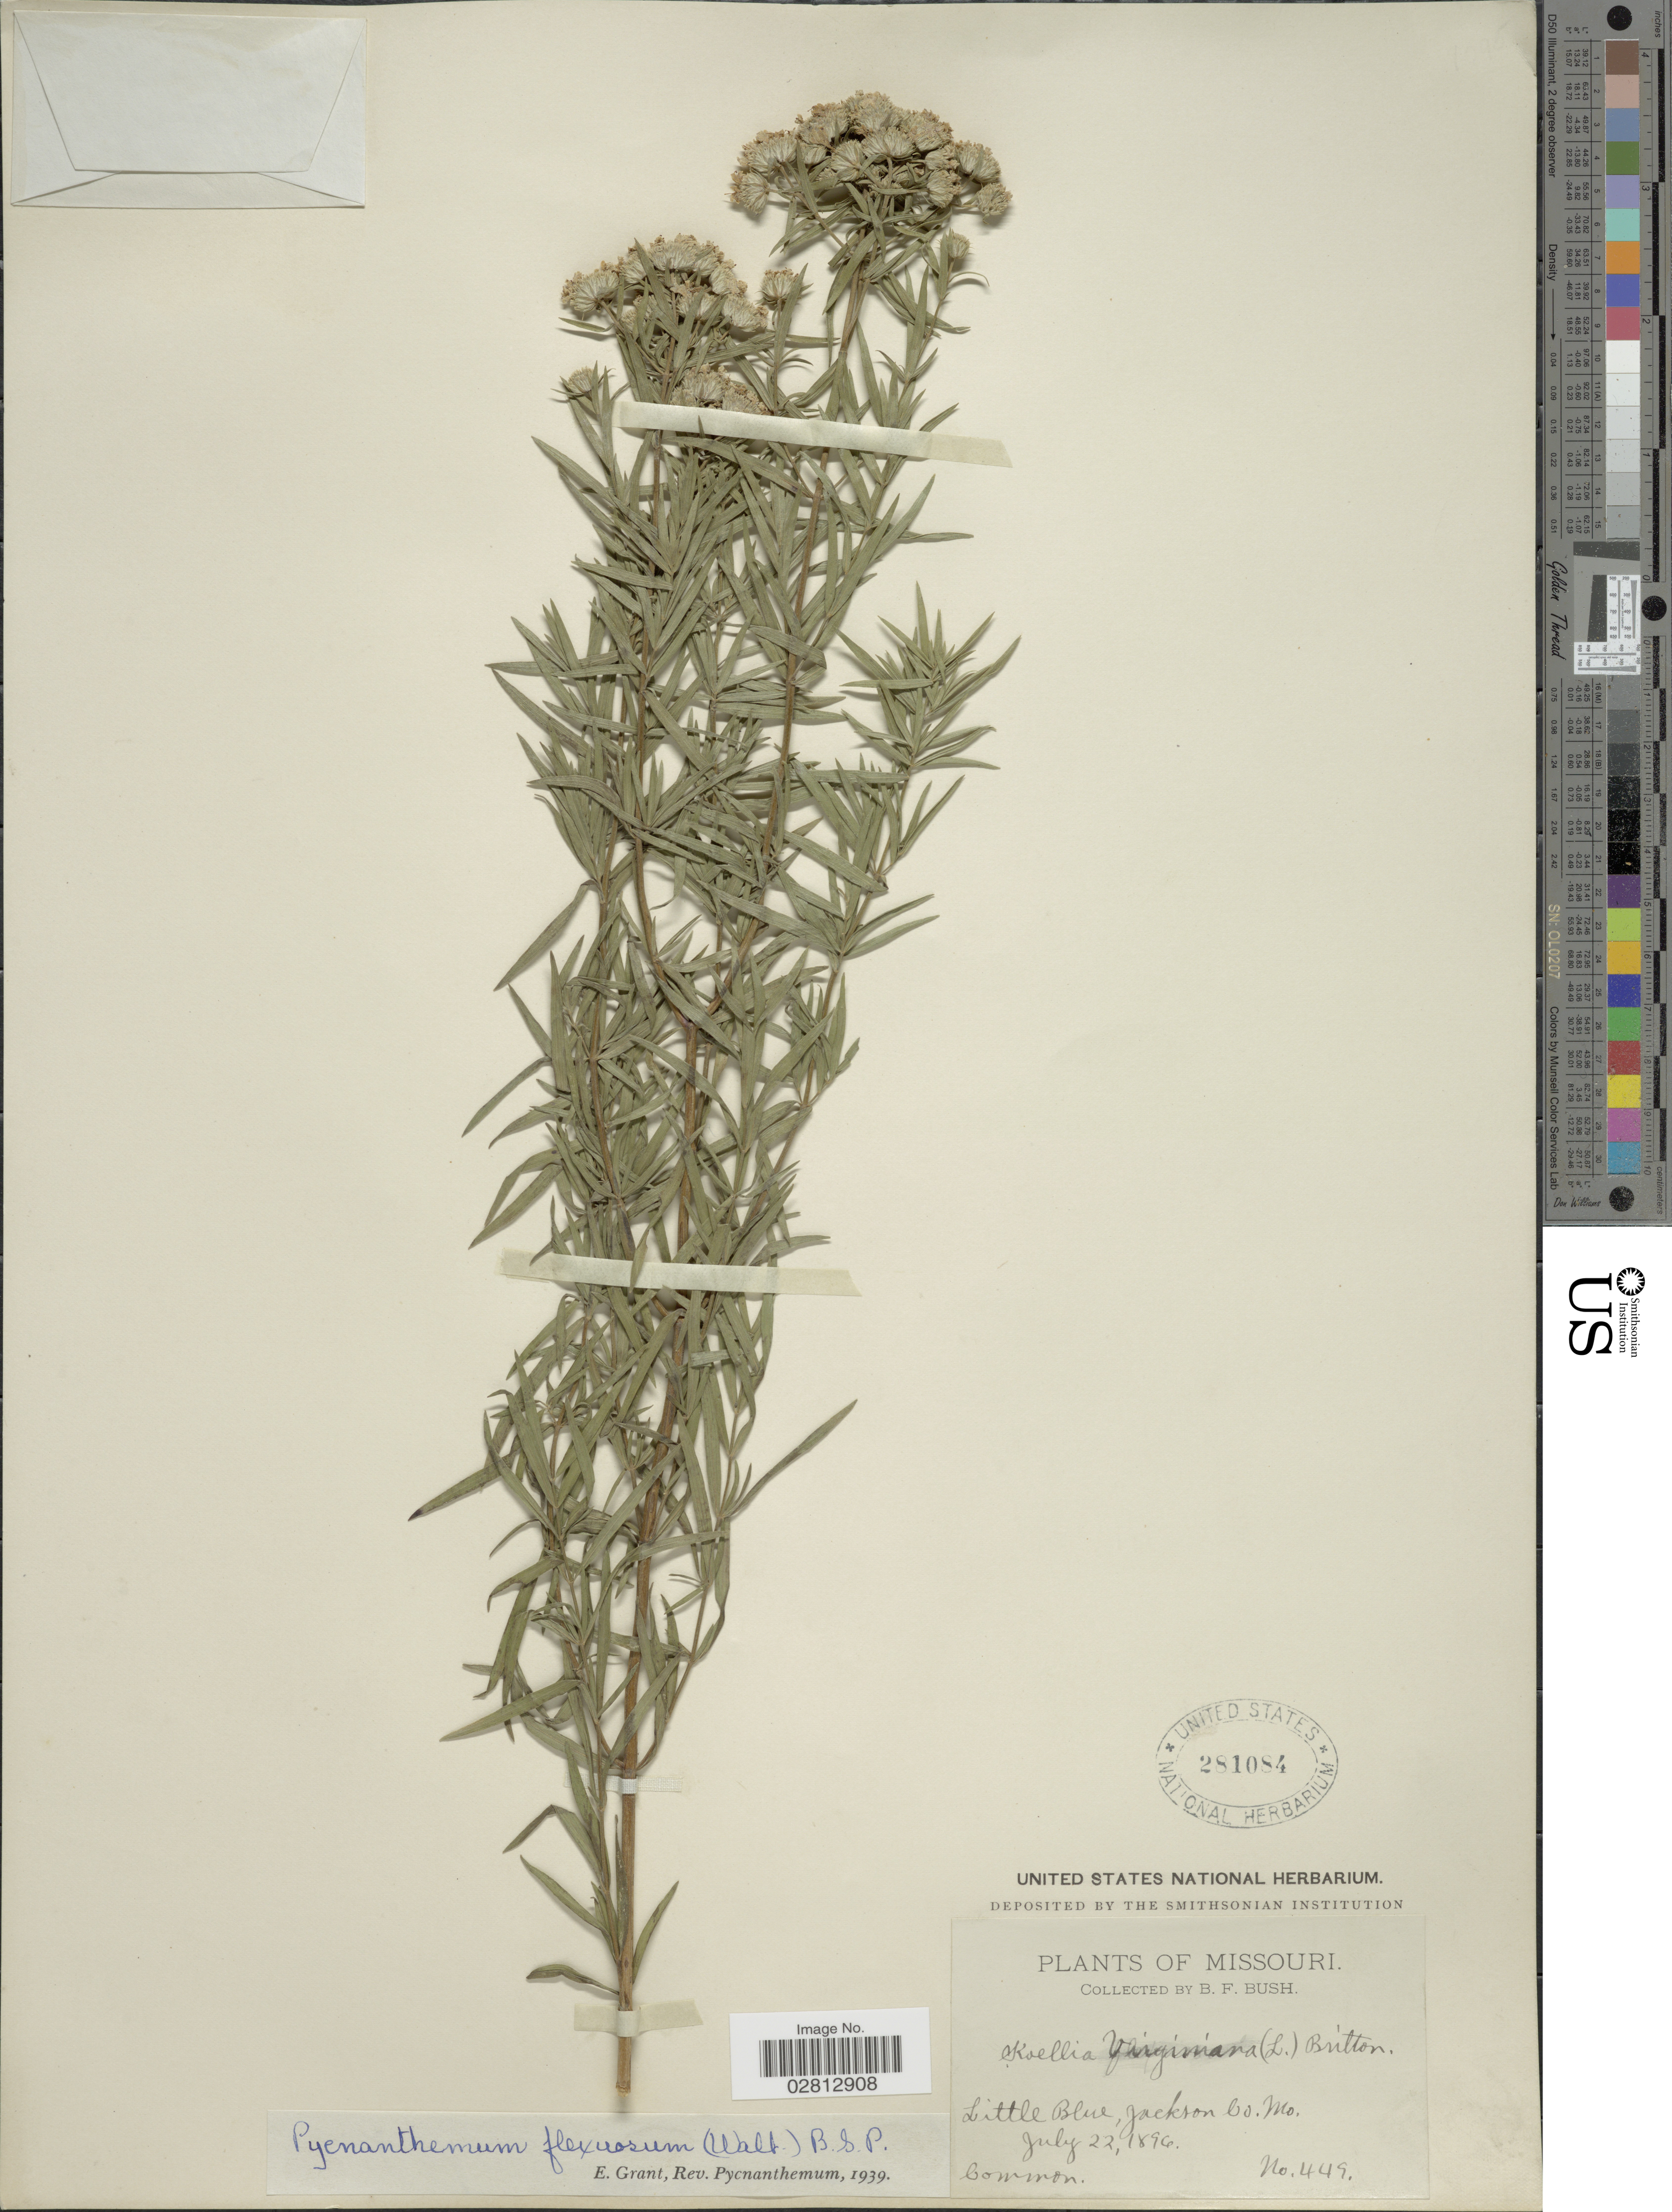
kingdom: Plantae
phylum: Tracheophyta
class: Magnoliopsida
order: Lamiales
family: Lamiaceae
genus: Pycnanthemum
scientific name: Pycnanthemum tenuifolium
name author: Schrad.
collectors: B. F. Bush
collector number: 449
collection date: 1896-07-22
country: United States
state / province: Missouri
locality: Little Blue, Jackson Co.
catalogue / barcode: US 281084